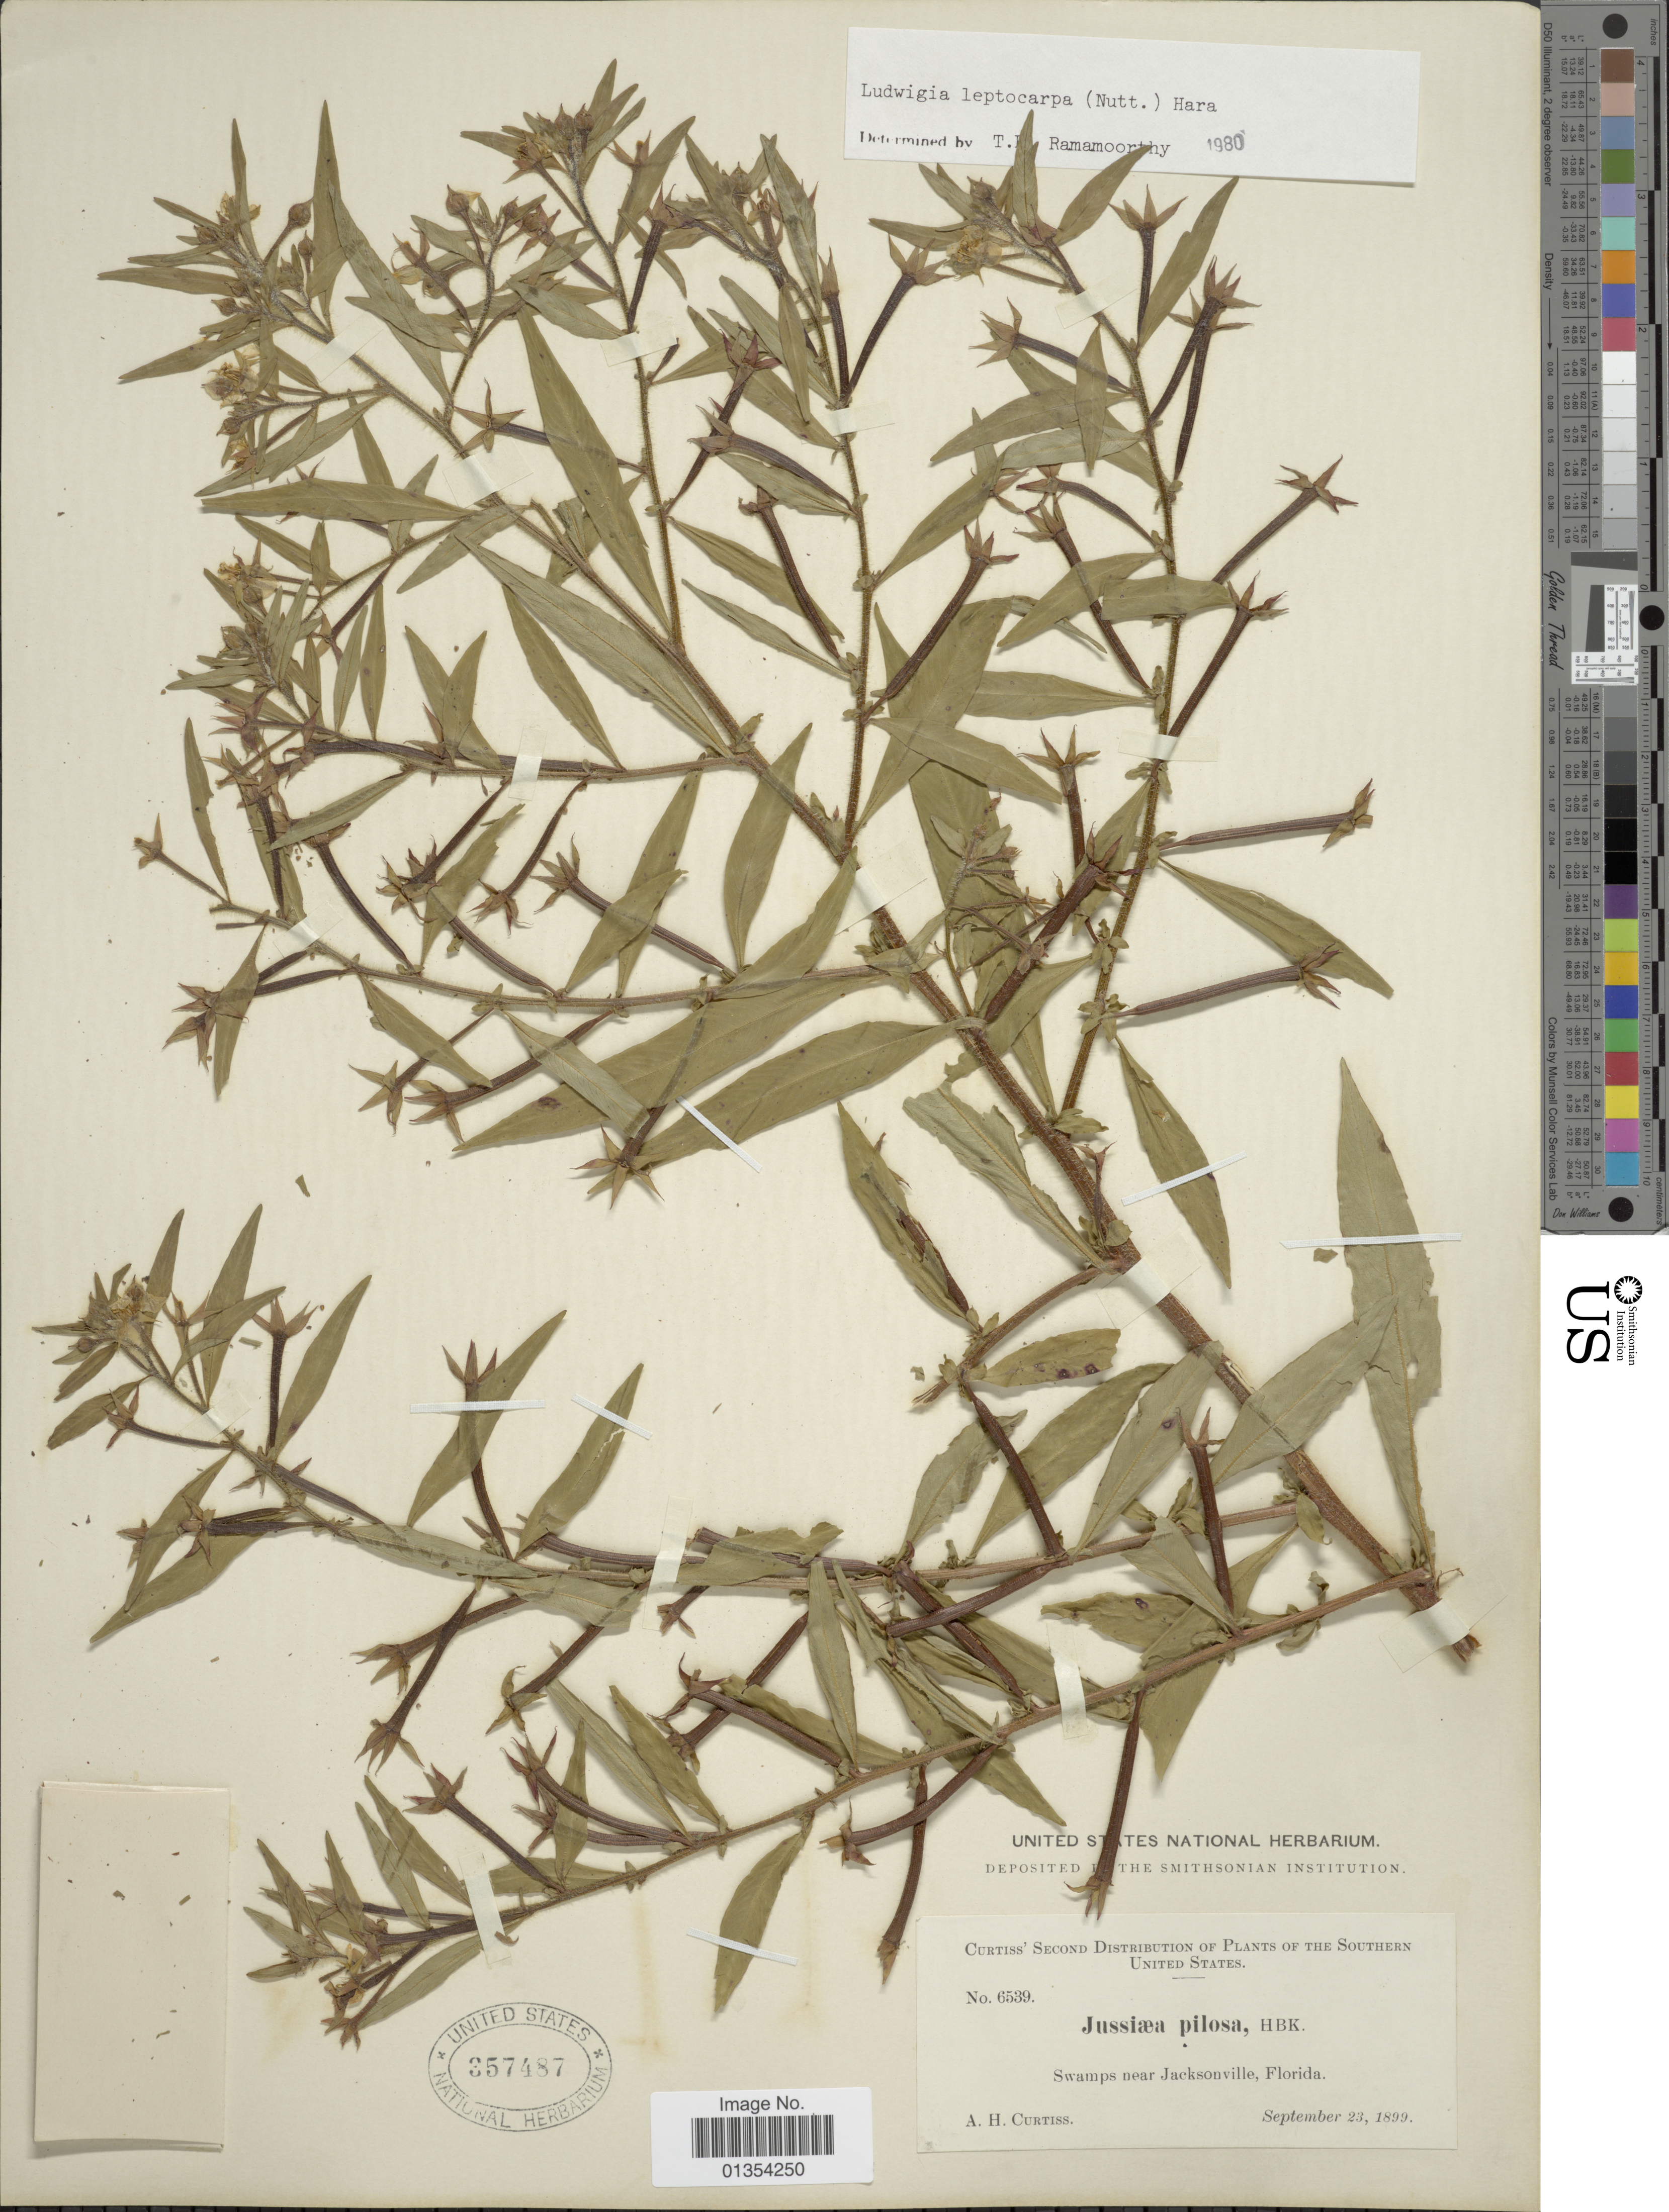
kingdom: Plantae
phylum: Tracheophyta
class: Magnoliopsida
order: Myrtales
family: Onagraceae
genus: Ludwigia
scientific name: Ludwigia leptocarpa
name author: (Nutt.) H. Hara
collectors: A. H. Curtiss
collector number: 6539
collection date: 1899-09-23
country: United States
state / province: Florida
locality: Near Jacksonville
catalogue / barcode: US 357487